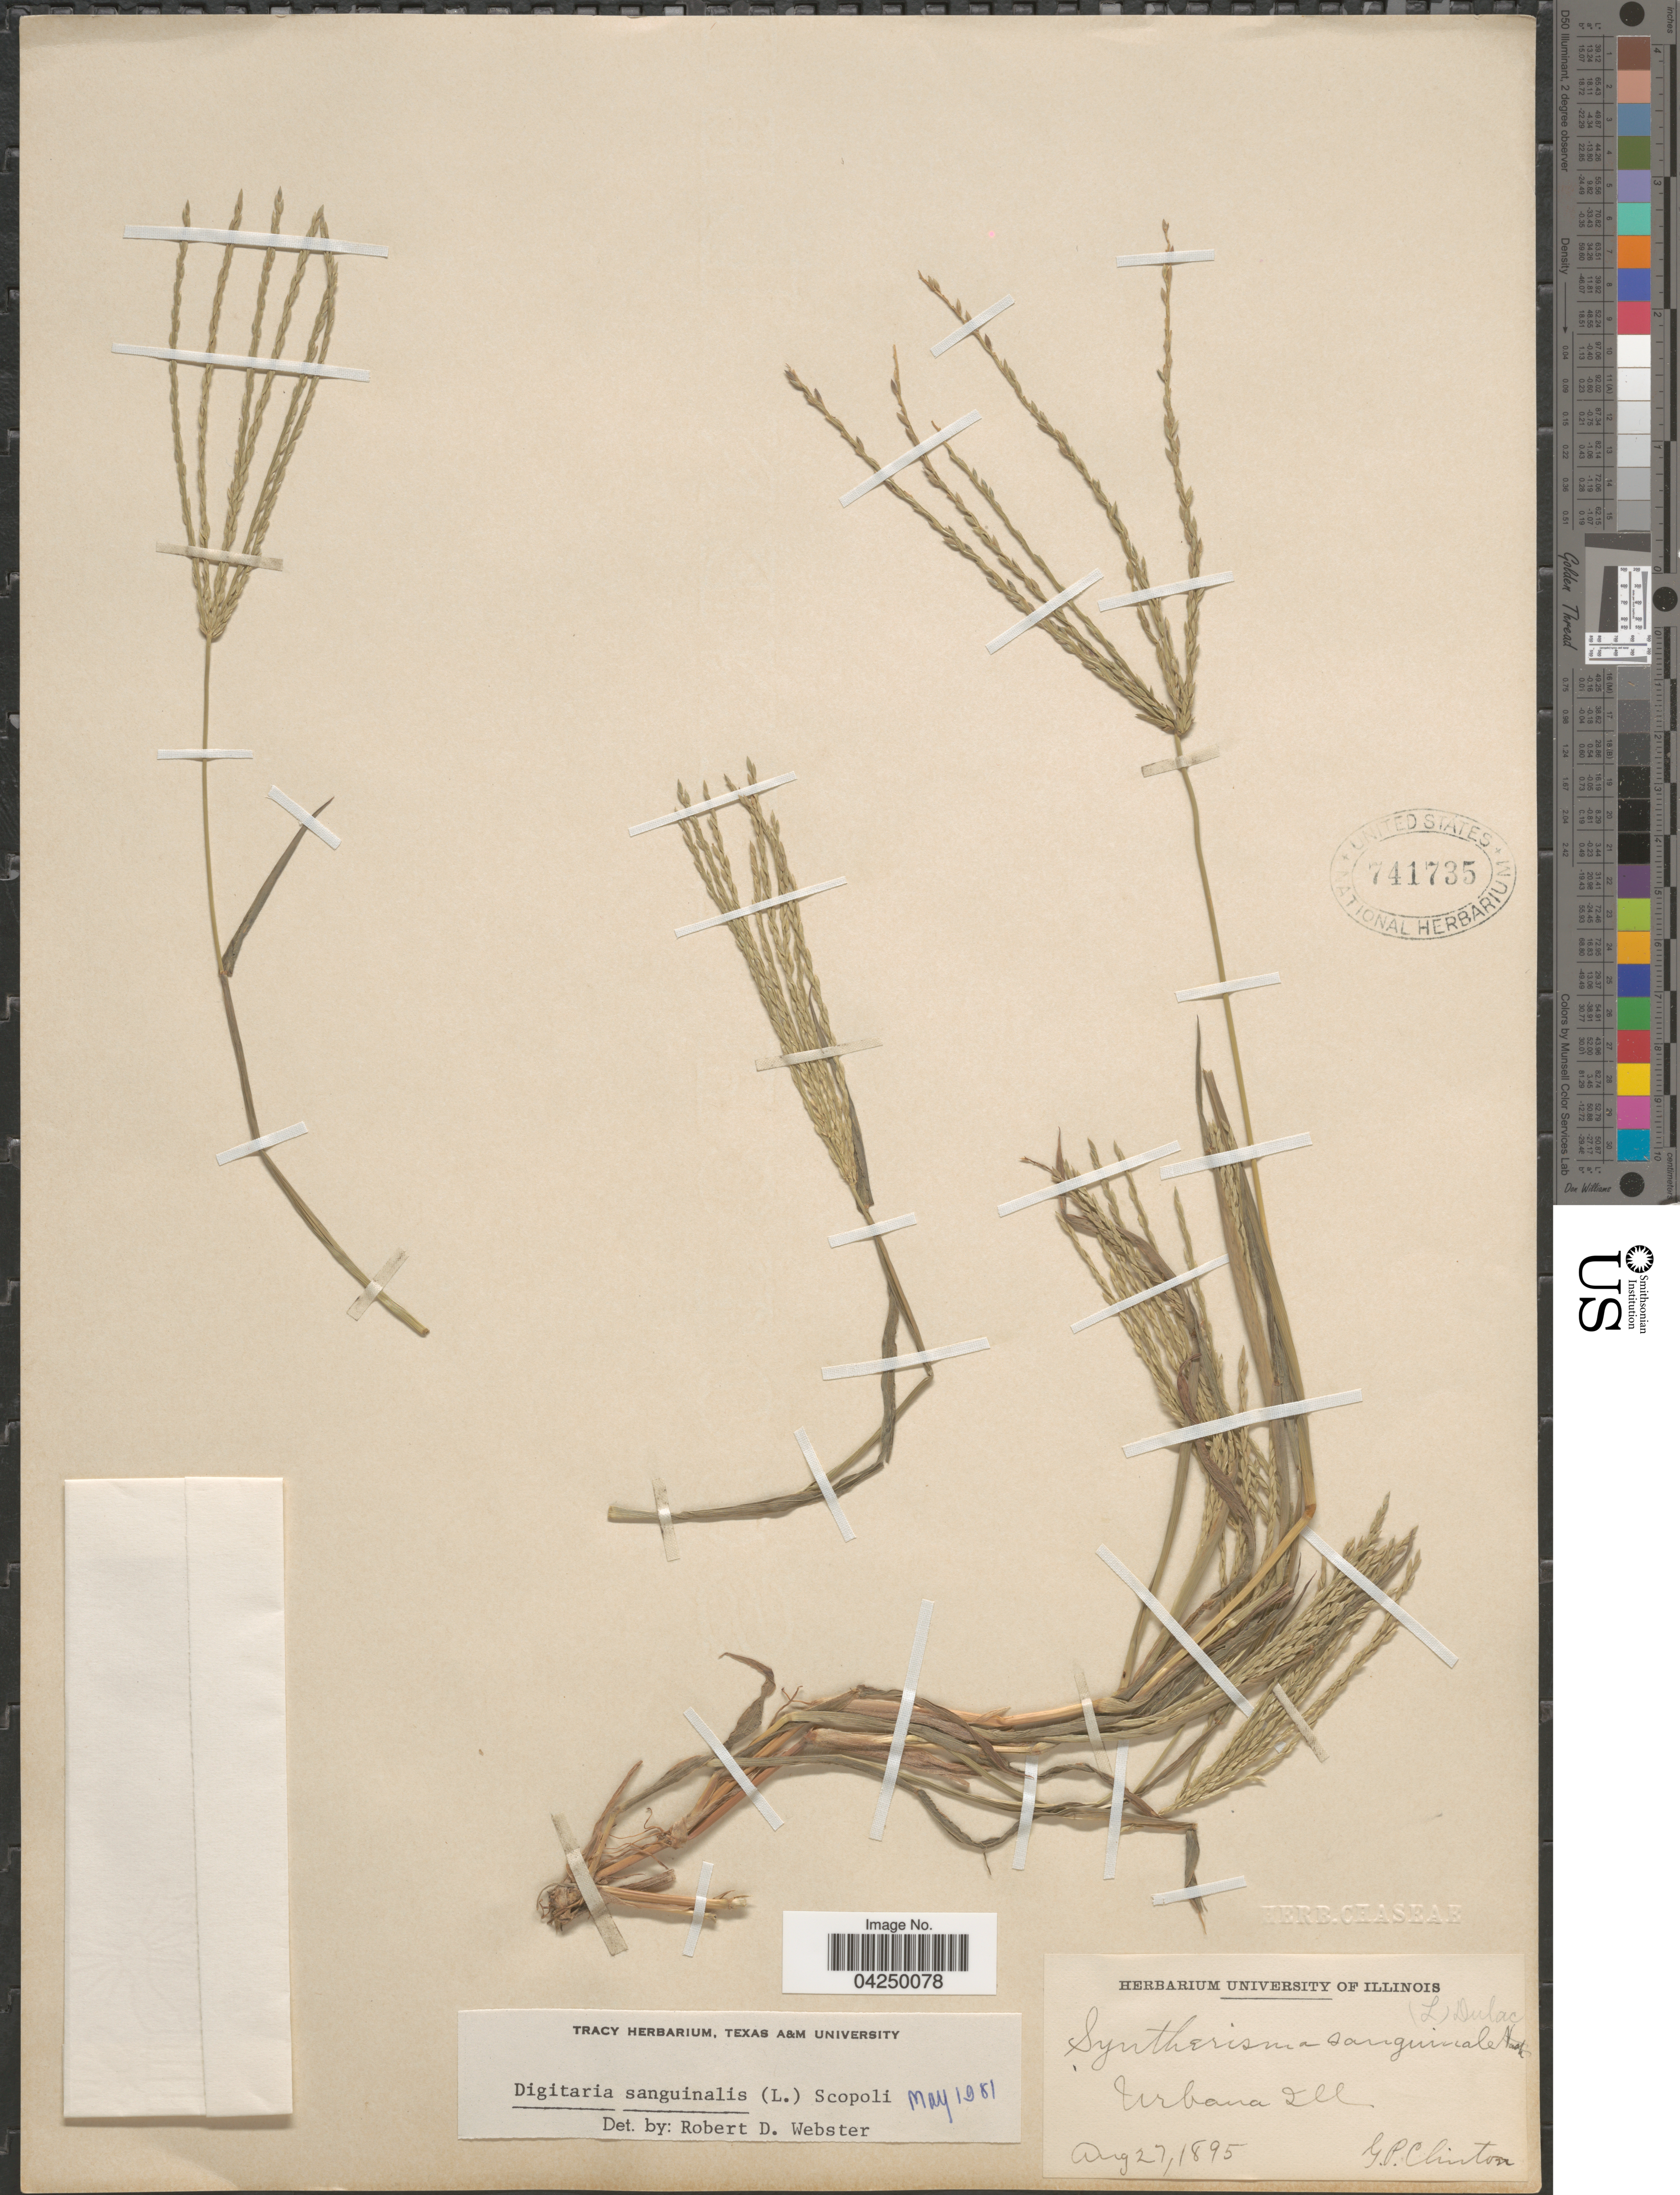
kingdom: Plantae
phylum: Tracheophyta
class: Liliopsida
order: Poales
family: Poaceae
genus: Digitaria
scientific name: Digitaria sanguinalis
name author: (L.) Scop.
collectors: G. Clinton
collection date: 1895-08-27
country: United States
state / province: Illinois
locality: Urbana.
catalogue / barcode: US 741735